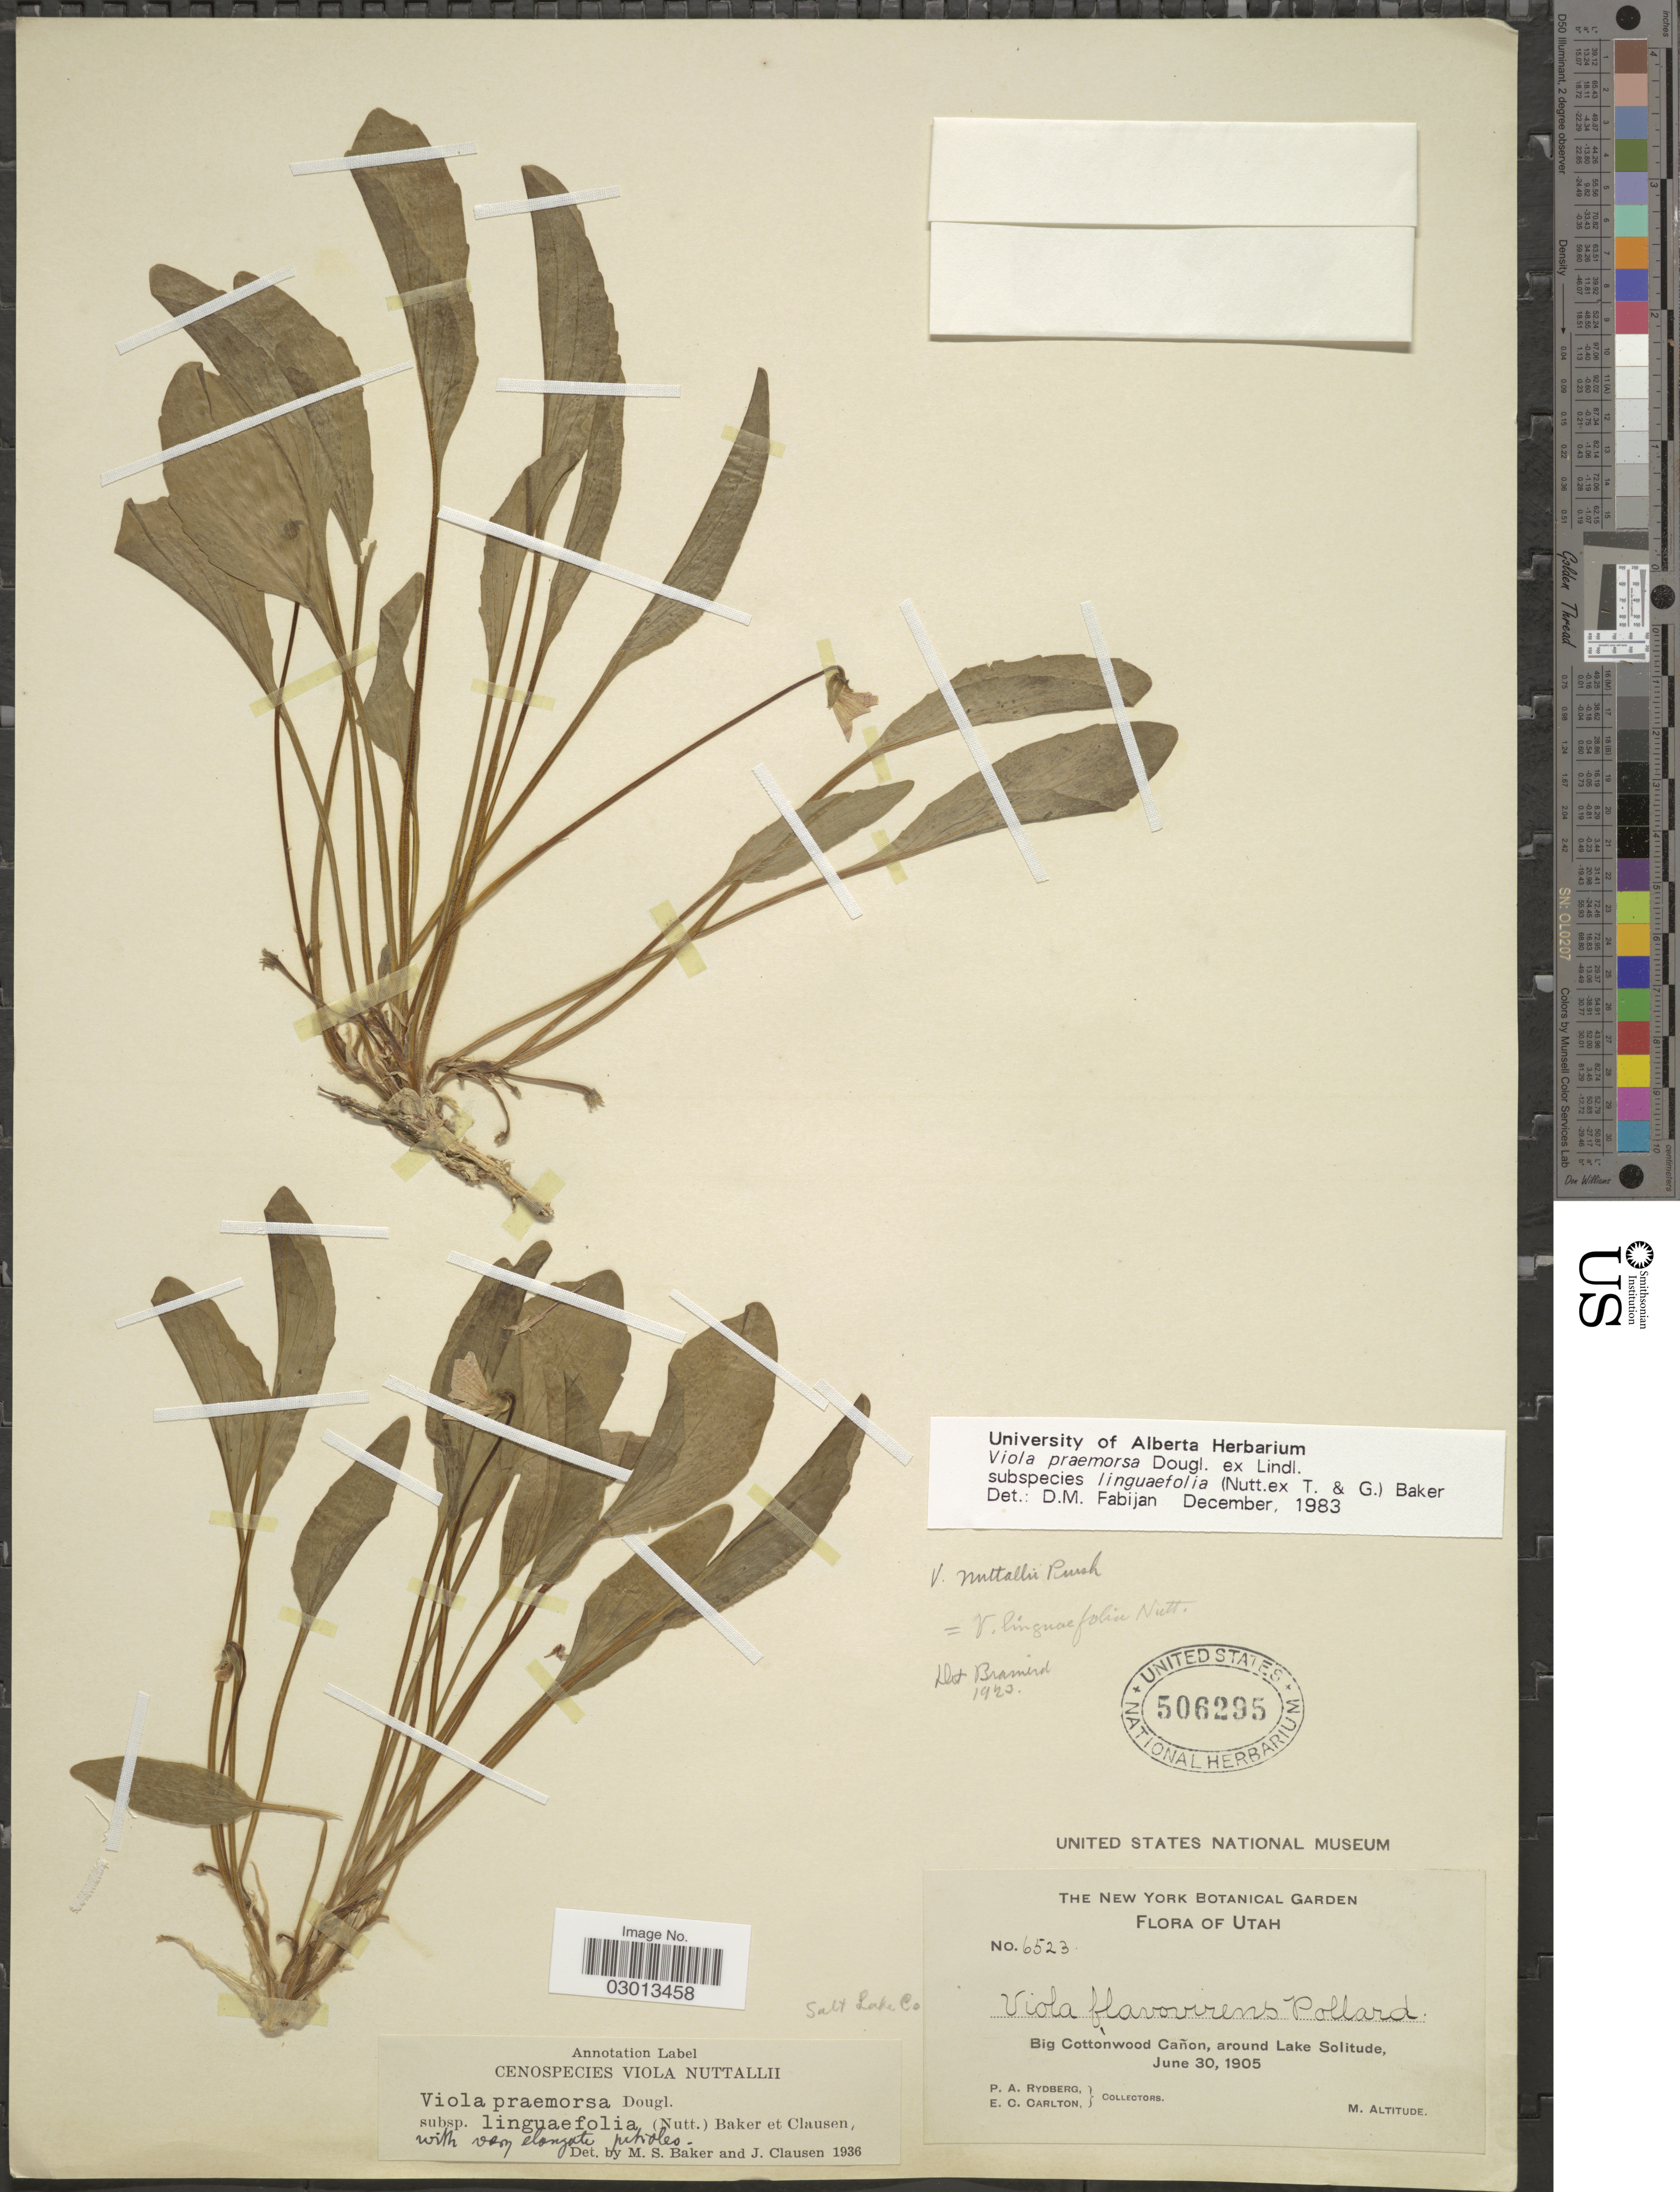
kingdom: Plantae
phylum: Tracheophyta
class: Magnoliopsida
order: Malpighiales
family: Violaceae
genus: Viola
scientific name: Viola praemorsa subsp. linguifolia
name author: (Nutt.) M.S. Baker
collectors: P. A. Rydberg & E. Carlton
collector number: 6523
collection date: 1905-06-30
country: United States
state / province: Utah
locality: Salt Lake Co. Big Cottonwood Cañon, around Lake Solitude.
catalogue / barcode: US 506295